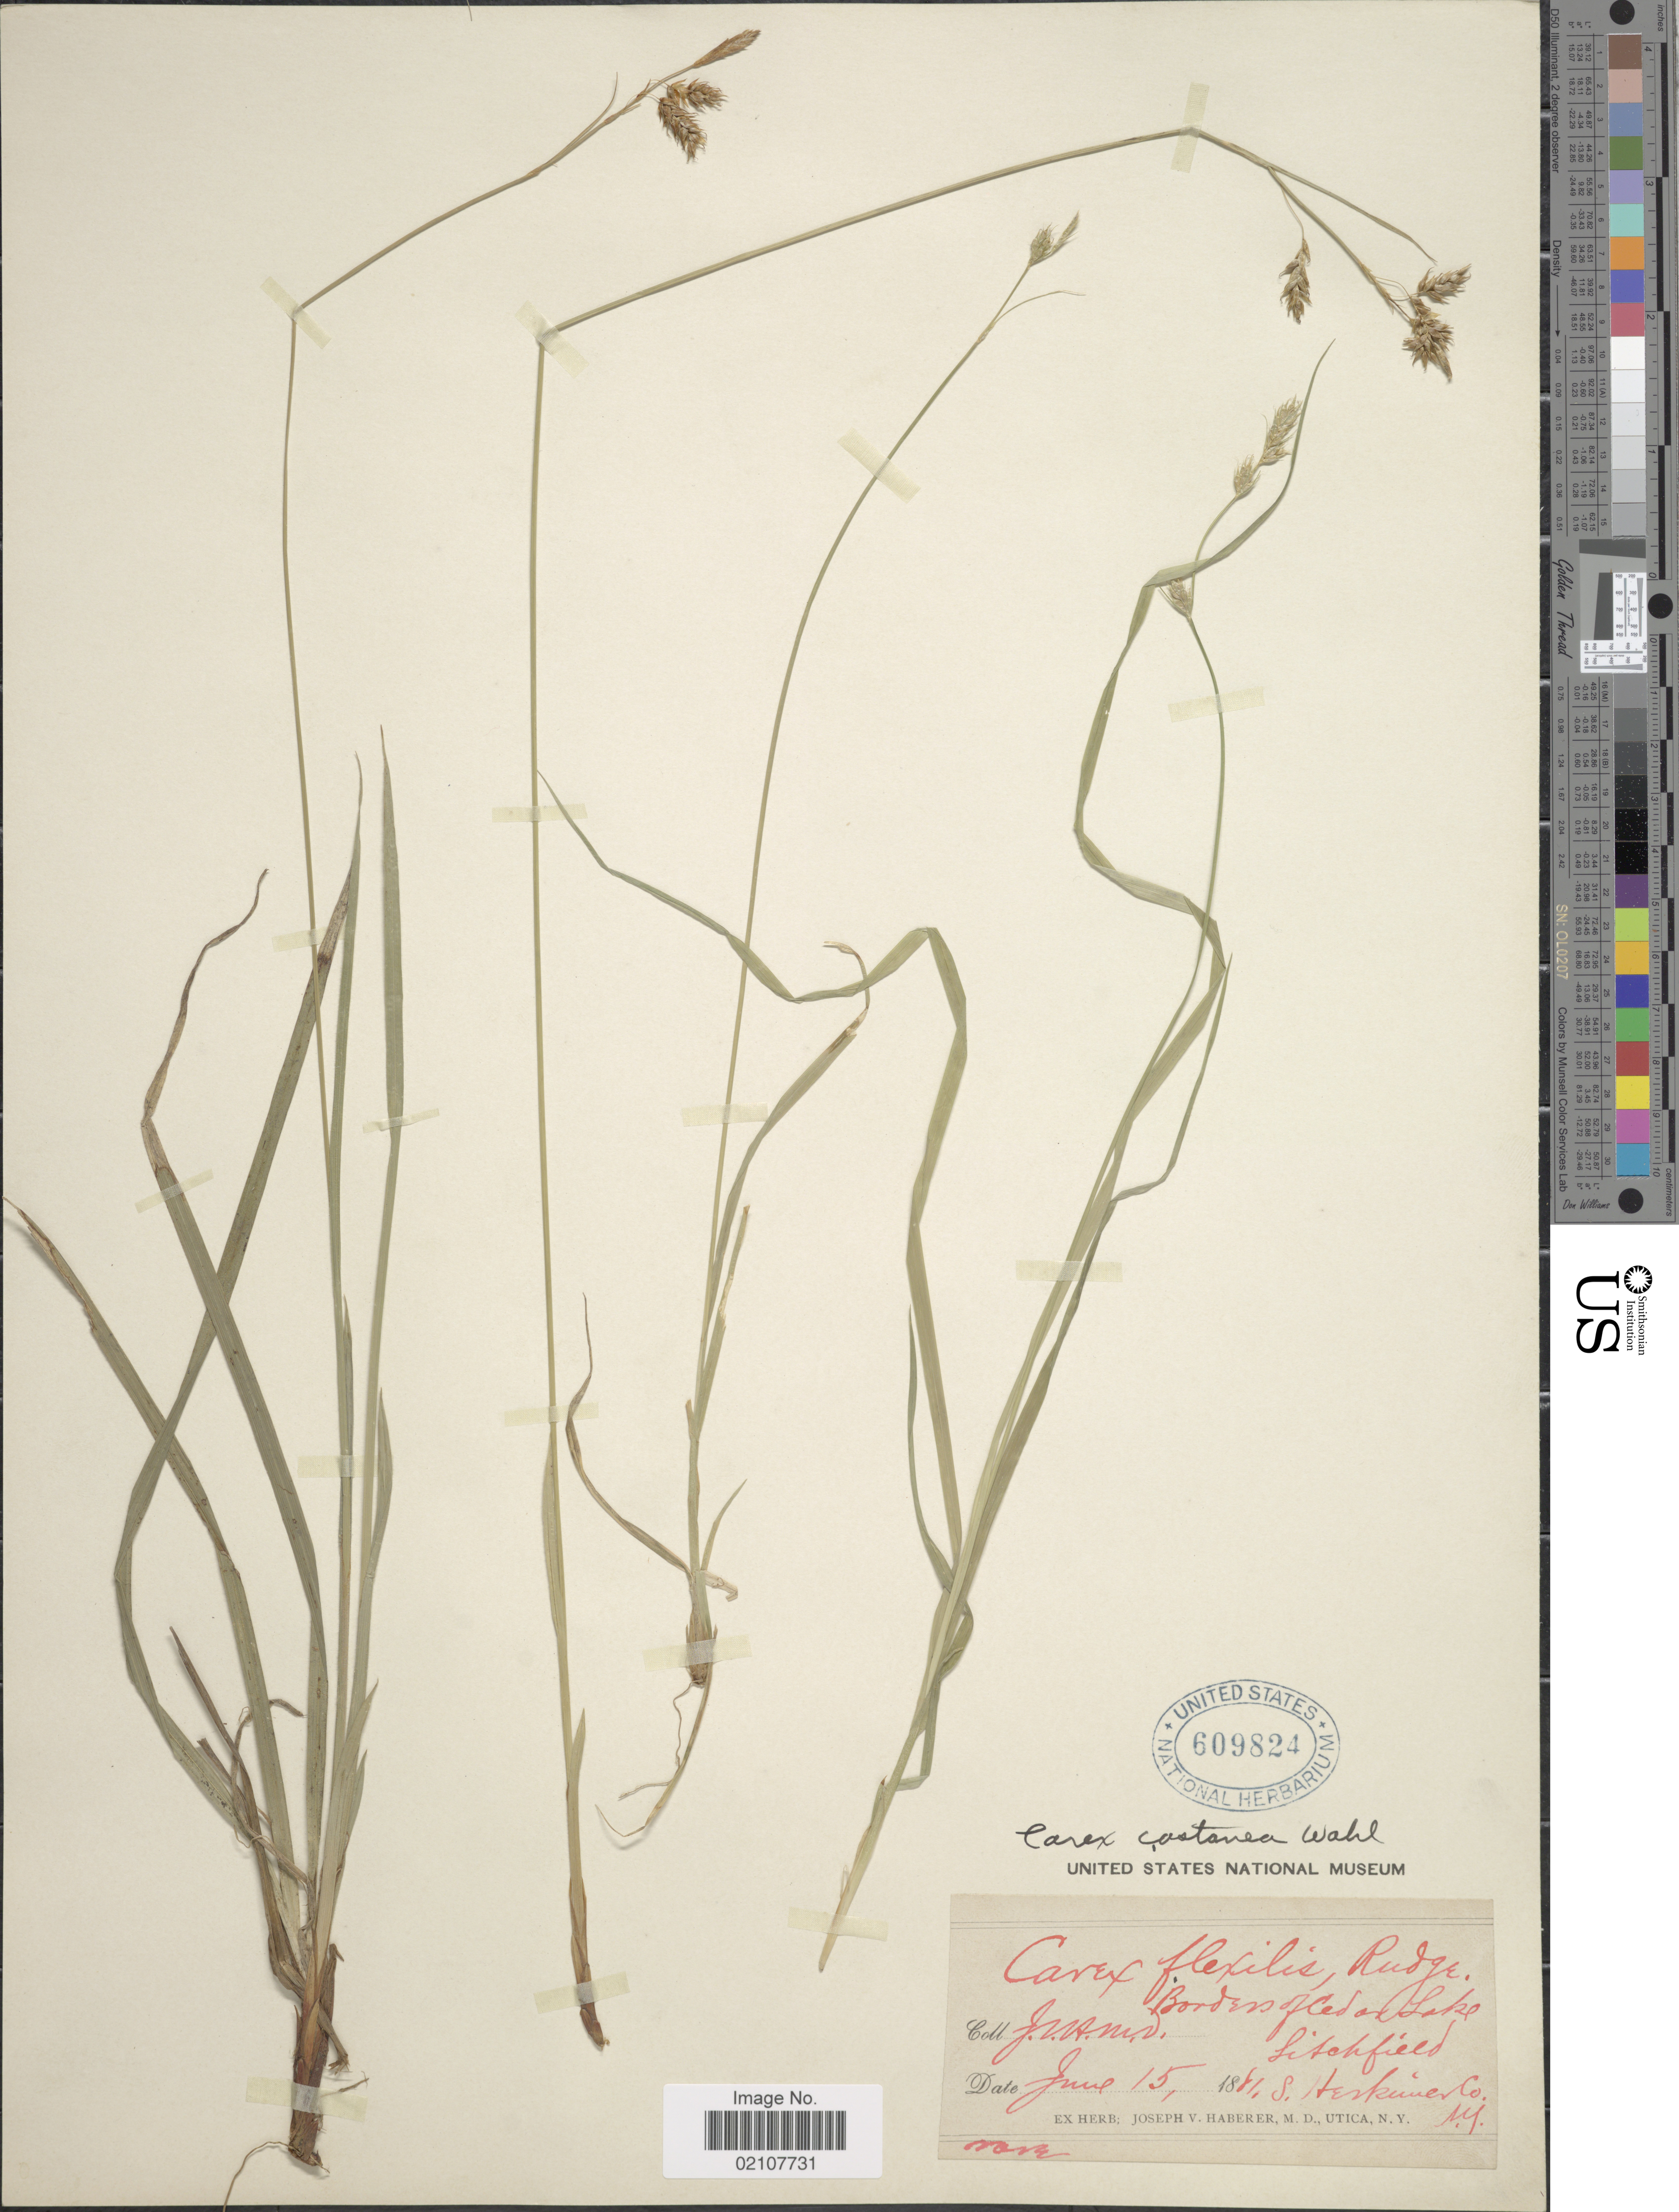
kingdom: Plantae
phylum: Tracheophyta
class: Liliopsida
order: Poales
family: Cyperaceae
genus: Carex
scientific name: Carex castanea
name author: Wahlenb.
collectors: J. V. Haberer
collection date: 1881-06-15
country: United States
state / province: New York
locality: Borders of Cedar Lake, Litchfield. S. Herkimer Co.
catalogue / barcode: US 609824